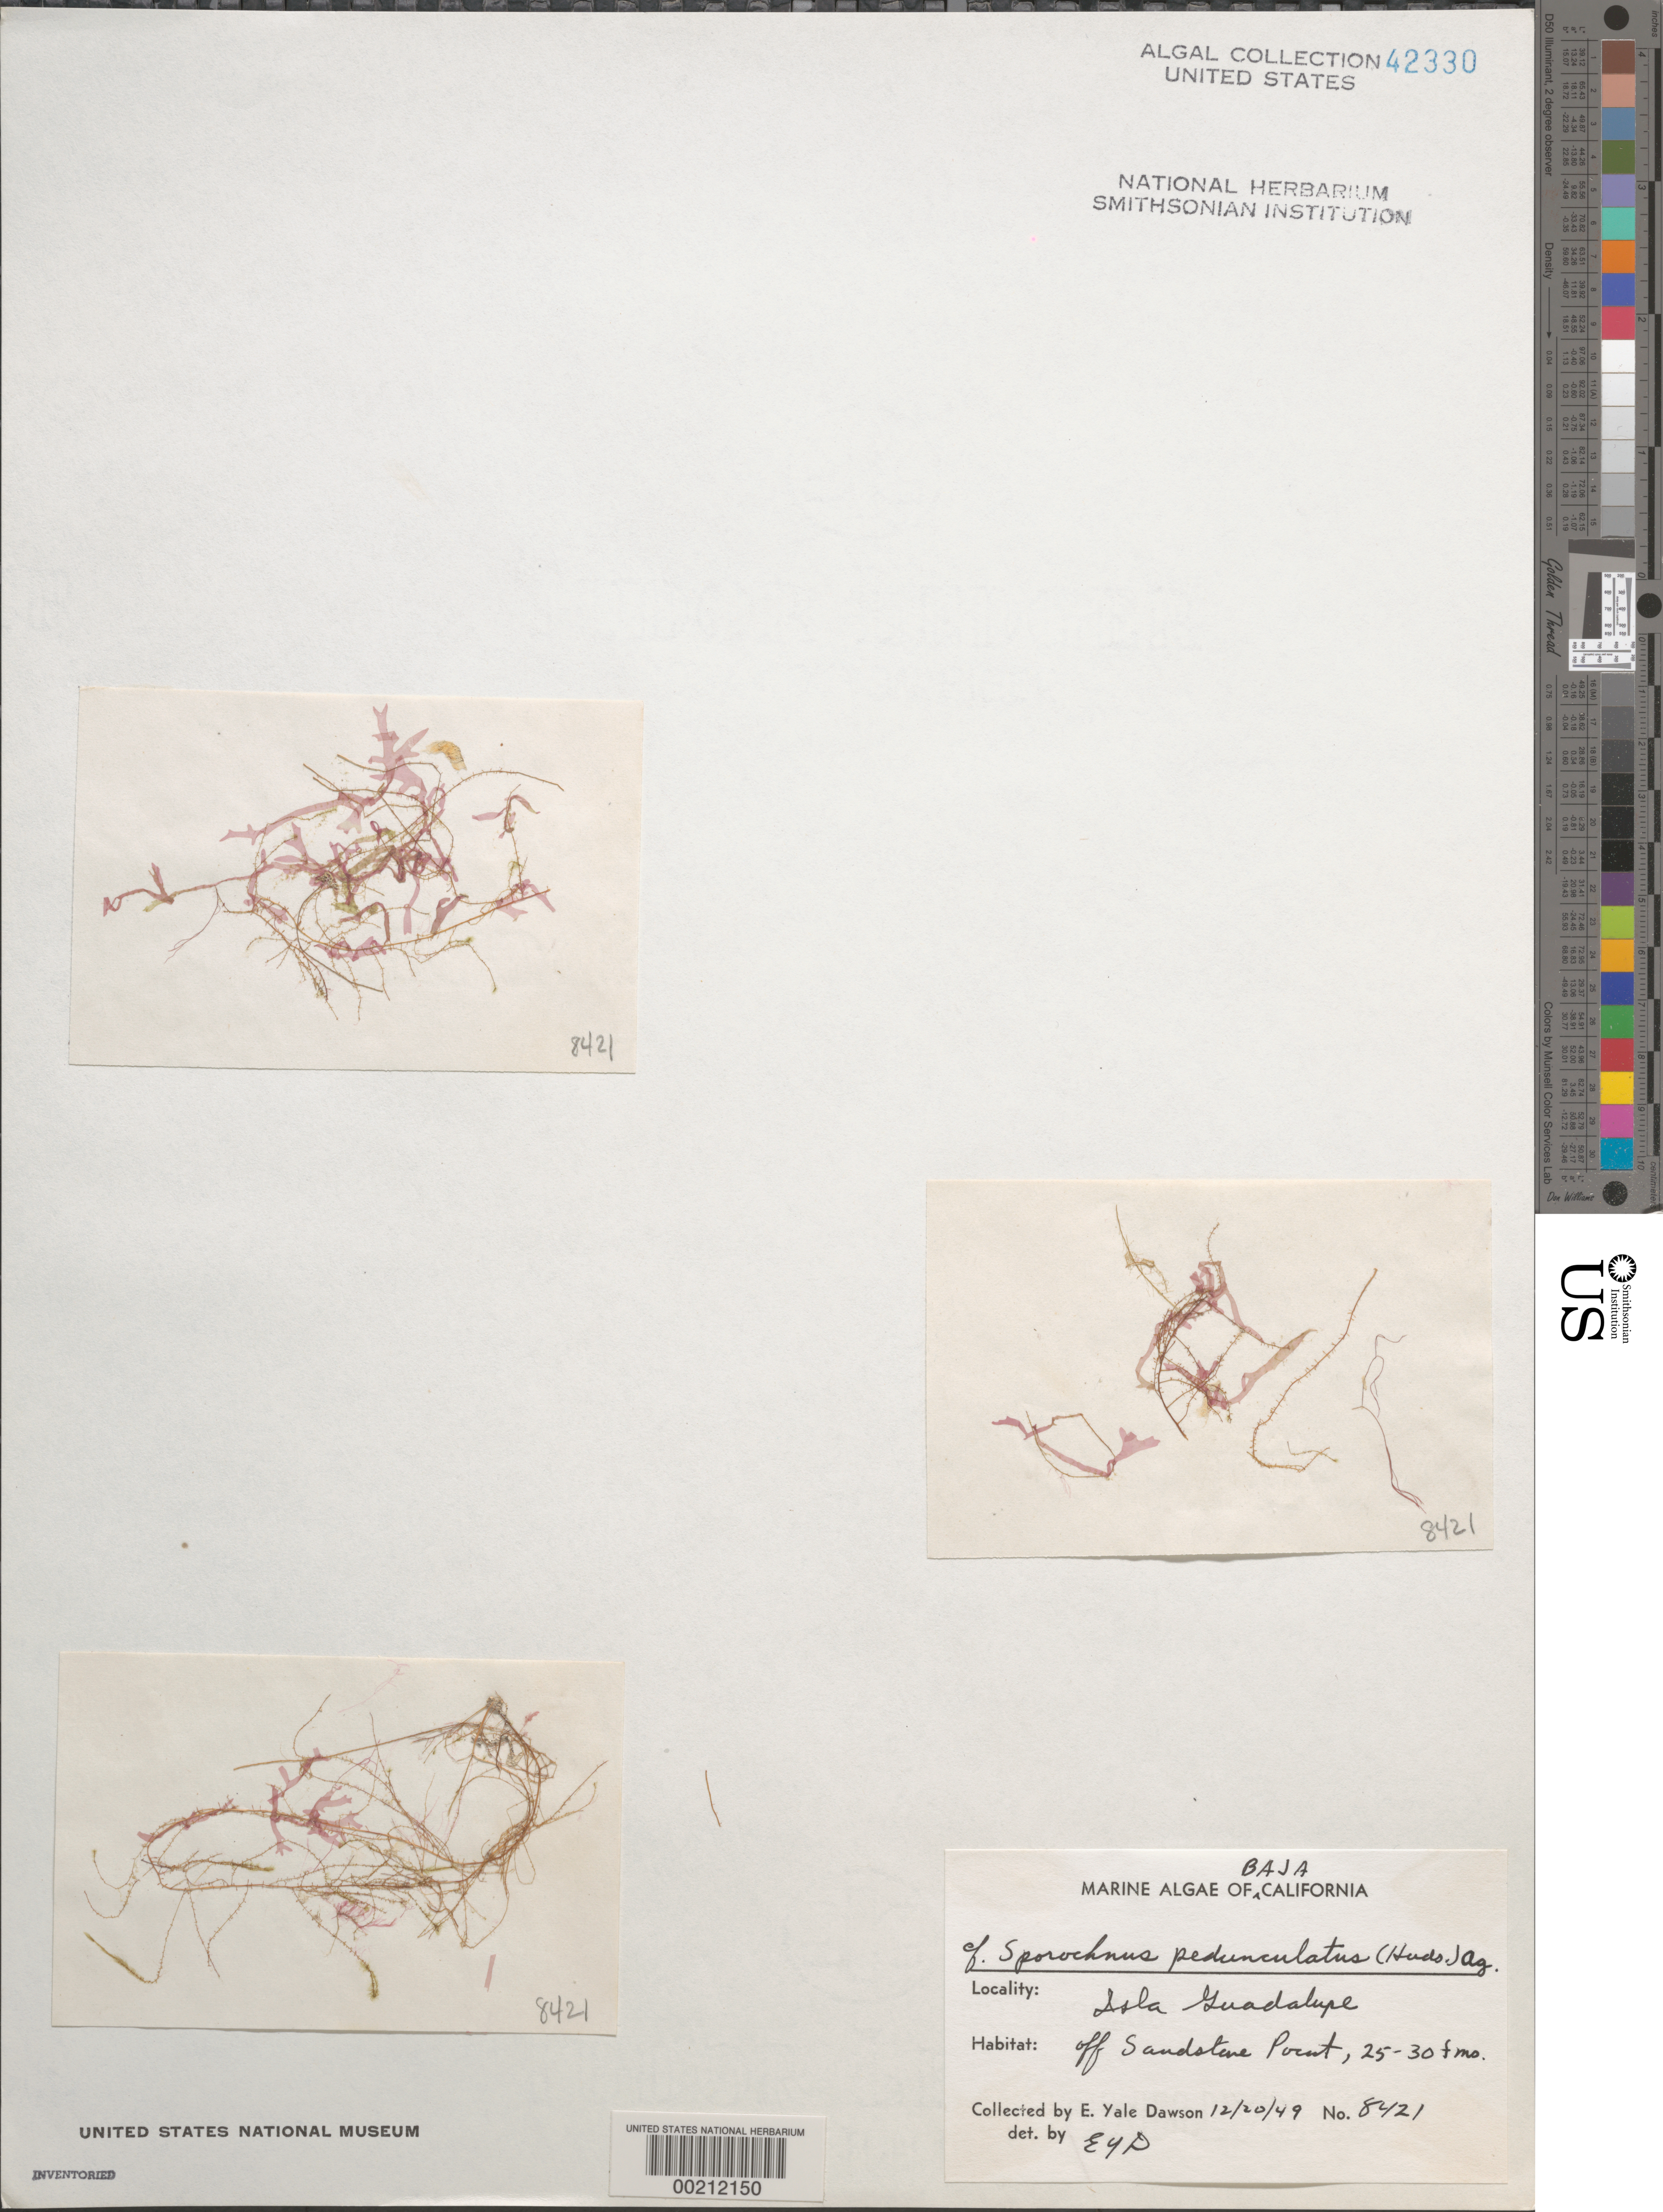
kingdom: Chromista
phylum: Ochrophyta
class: Phaeophyceae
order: Sporochnales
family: Sporochnaceae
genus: Sporochnus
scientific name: Sporochnus pedunculatus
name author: (Huds.) C. Agardh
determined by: Dawson, E. Y.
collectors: E. Y. Dawson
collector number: EYD 8421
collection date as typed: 20 Dec 1949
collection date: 1949-12-20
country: Mexico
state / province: Baja California Norte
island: Isla Guadalupe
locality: Off Sandstone Point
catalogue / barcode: US 42330